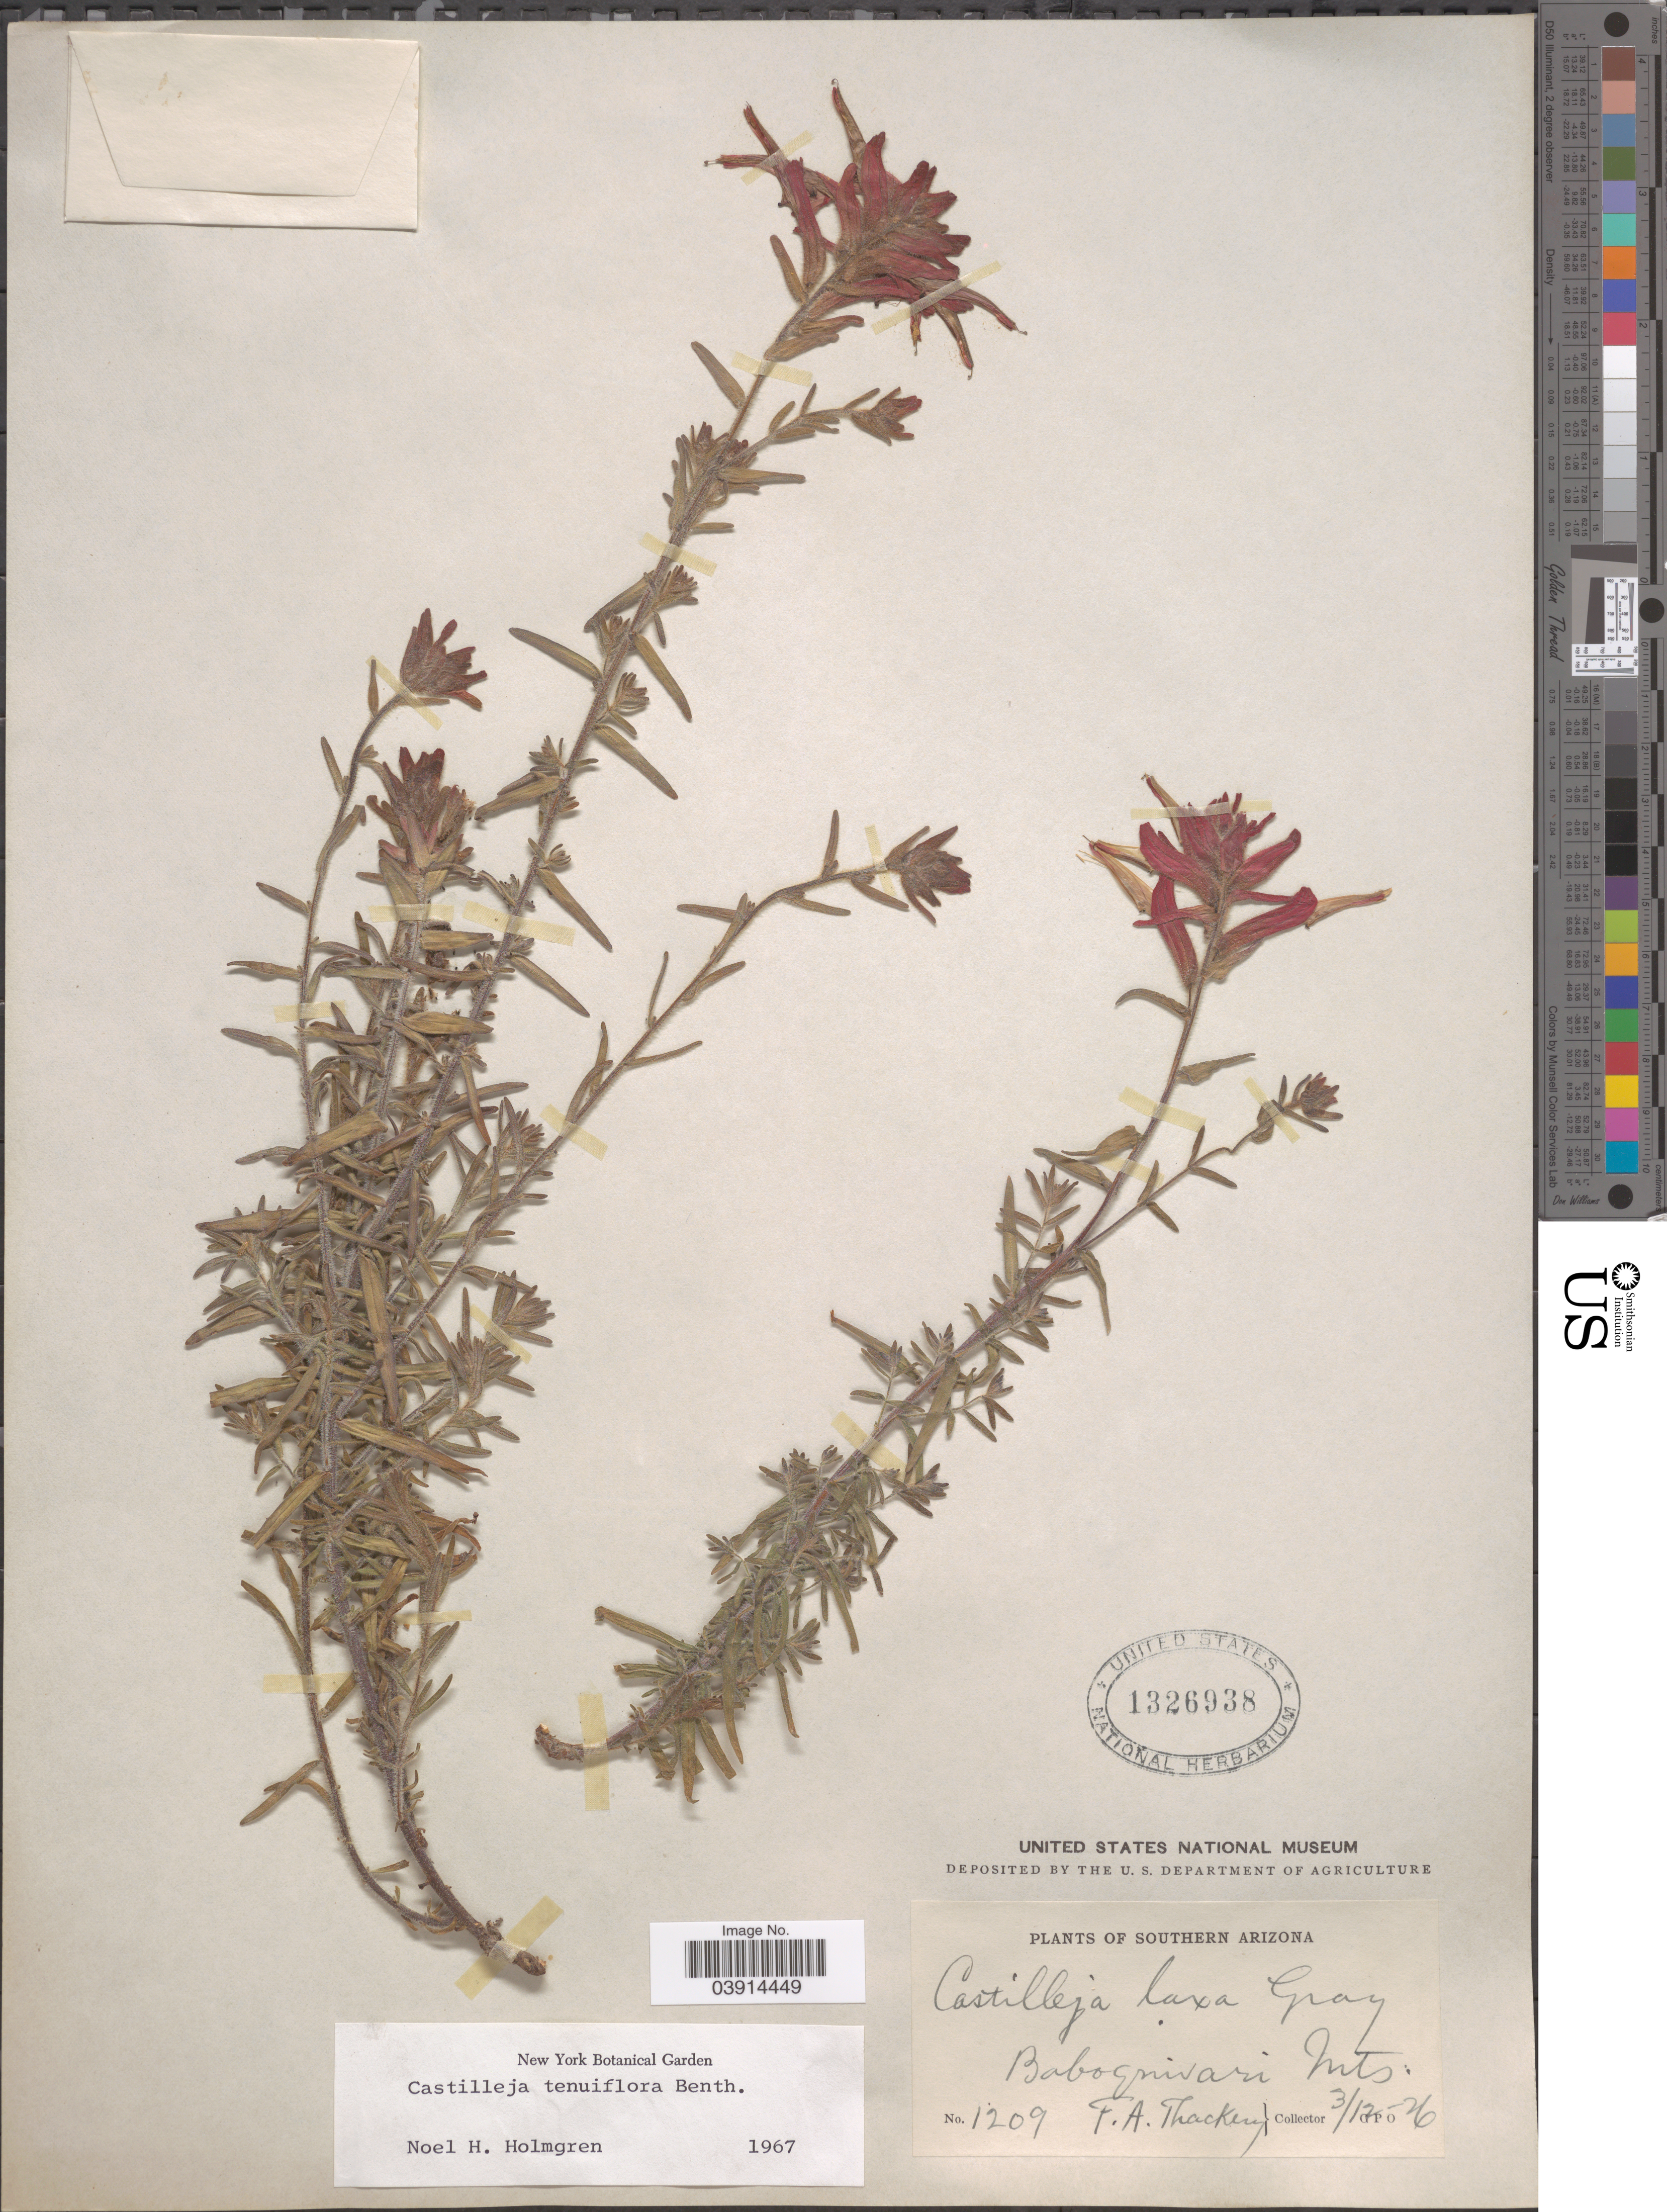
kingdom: Plantae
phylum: Tracheophyta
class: Magnoliopsida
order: Lamiales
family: Orobanchaceae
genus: Castilleja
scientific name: Castilleja tenuiflora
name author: Benth.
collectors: F. Thackery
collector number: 1209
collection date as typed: Transcribed d/m/y: 12/3/26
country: United States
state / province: Arizona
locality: Southern Arizona. Baboquivari Mts.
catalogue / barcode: US 1326938